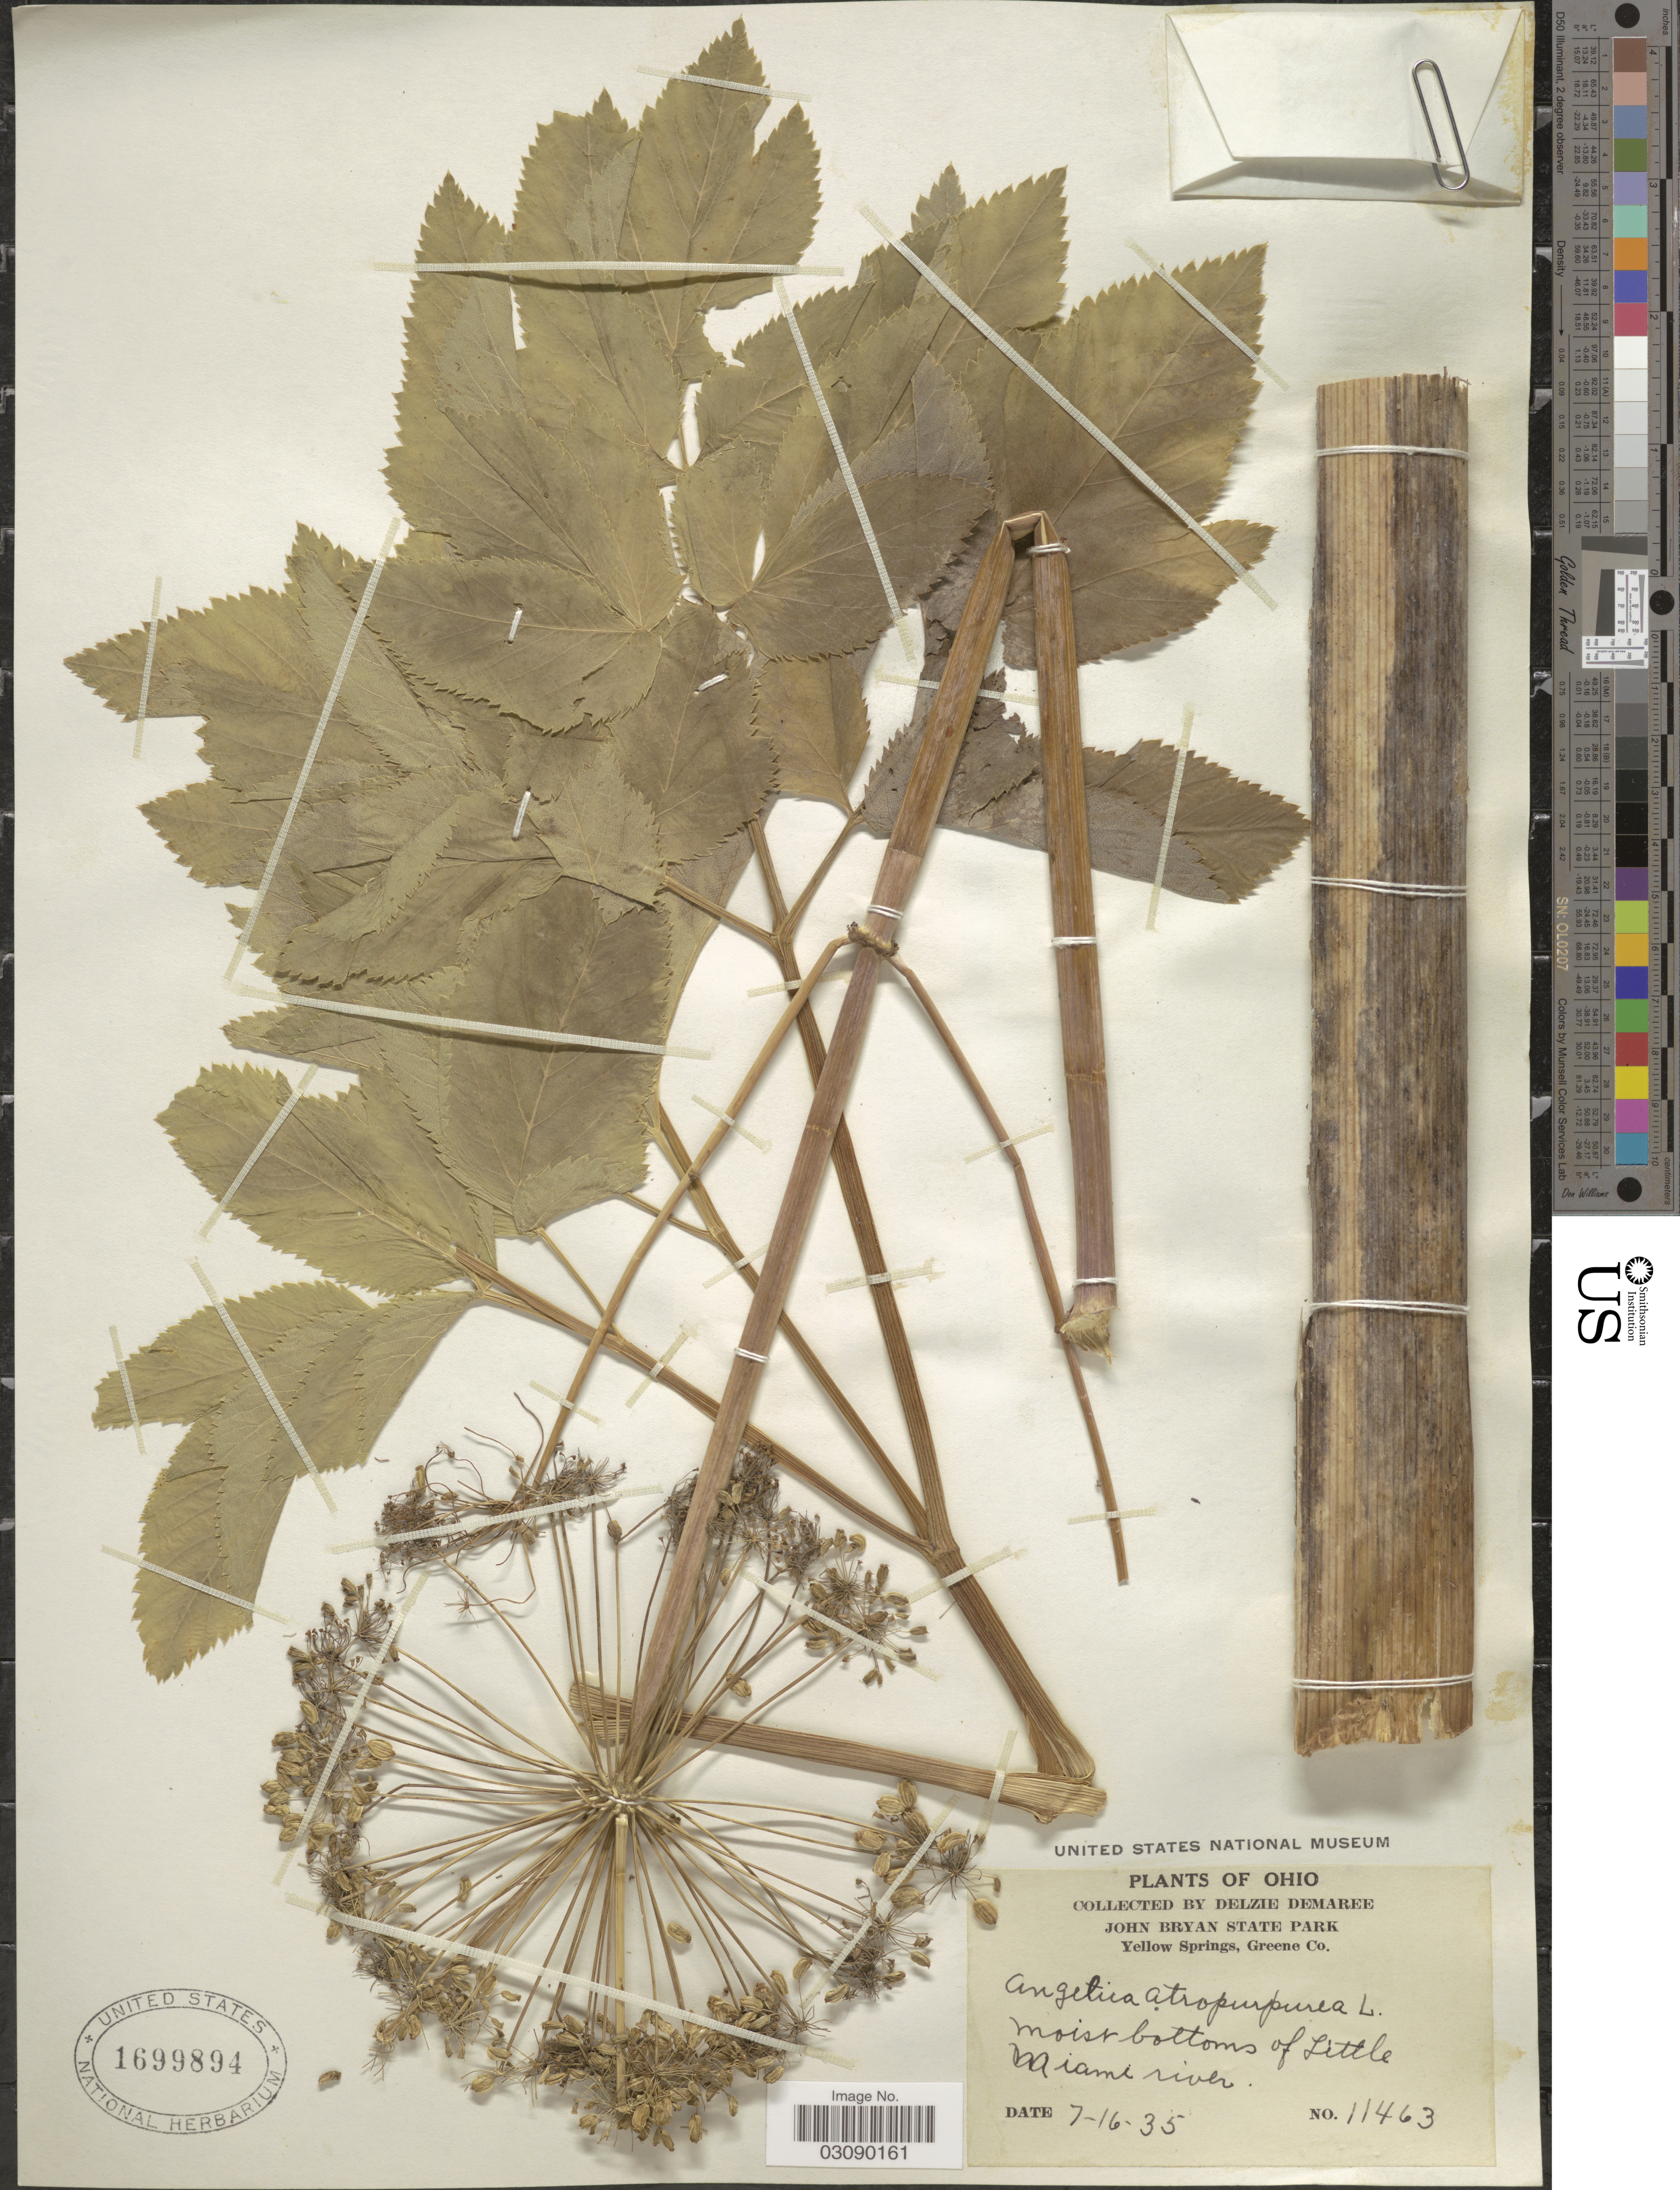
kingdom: Plantae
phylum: Tracheophyta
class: Magnoliopsida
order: Apiales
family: Apiaceae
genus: Angelica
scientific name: Angelica atropurpurea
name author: L.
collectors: D. Demaree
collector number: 11463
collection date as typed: Transcribed d/m/y: 16/7/35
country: United States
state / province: Ohio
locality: John Bryan State Park. Yellow Springs, Greene Co. Bottoms of Little Miami river.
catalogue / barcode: US 1699894